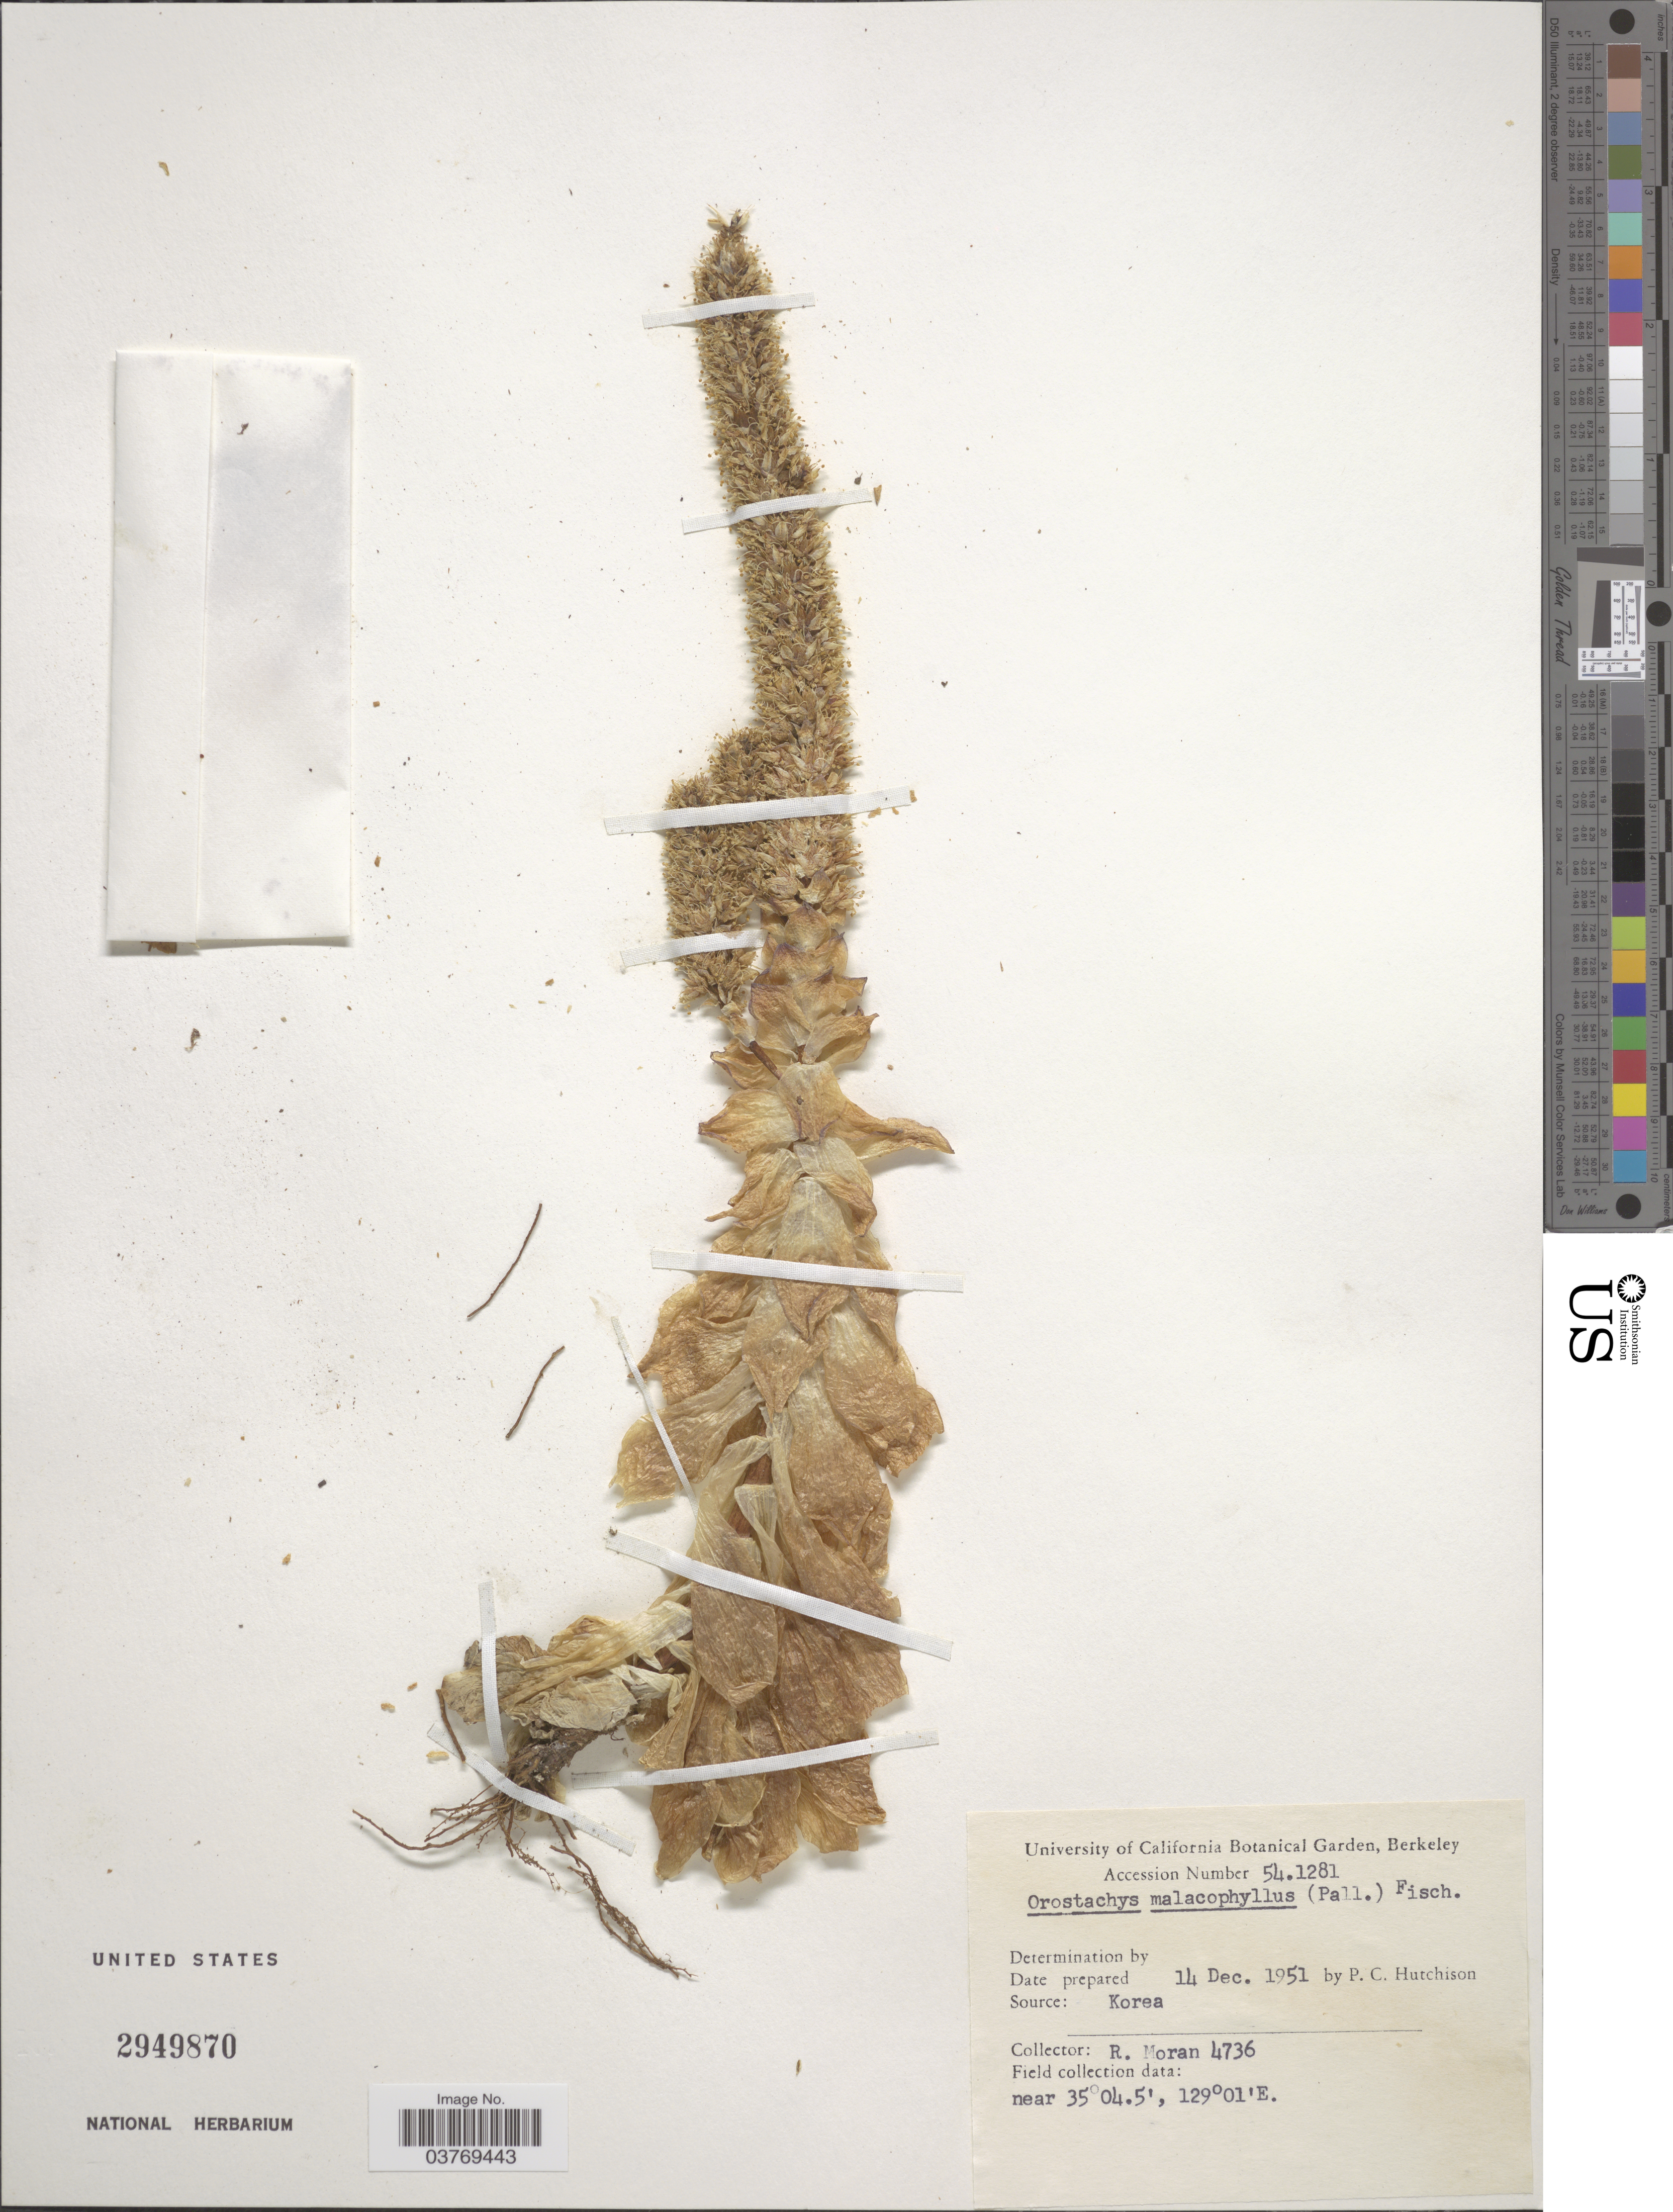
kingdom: Plantae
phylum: Tracheophyta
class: Magnoliopsida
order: Saxifragales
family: Crassulaceae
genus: Orostachys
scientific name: Orostachys malacophylla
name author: (Pall.) Fisch.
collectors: P. C. Hutchison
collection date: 1951-12-14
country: United States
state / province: California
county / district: Alameda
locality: University of California Botanical Garden, Berkeley.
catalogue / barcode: US 2949870